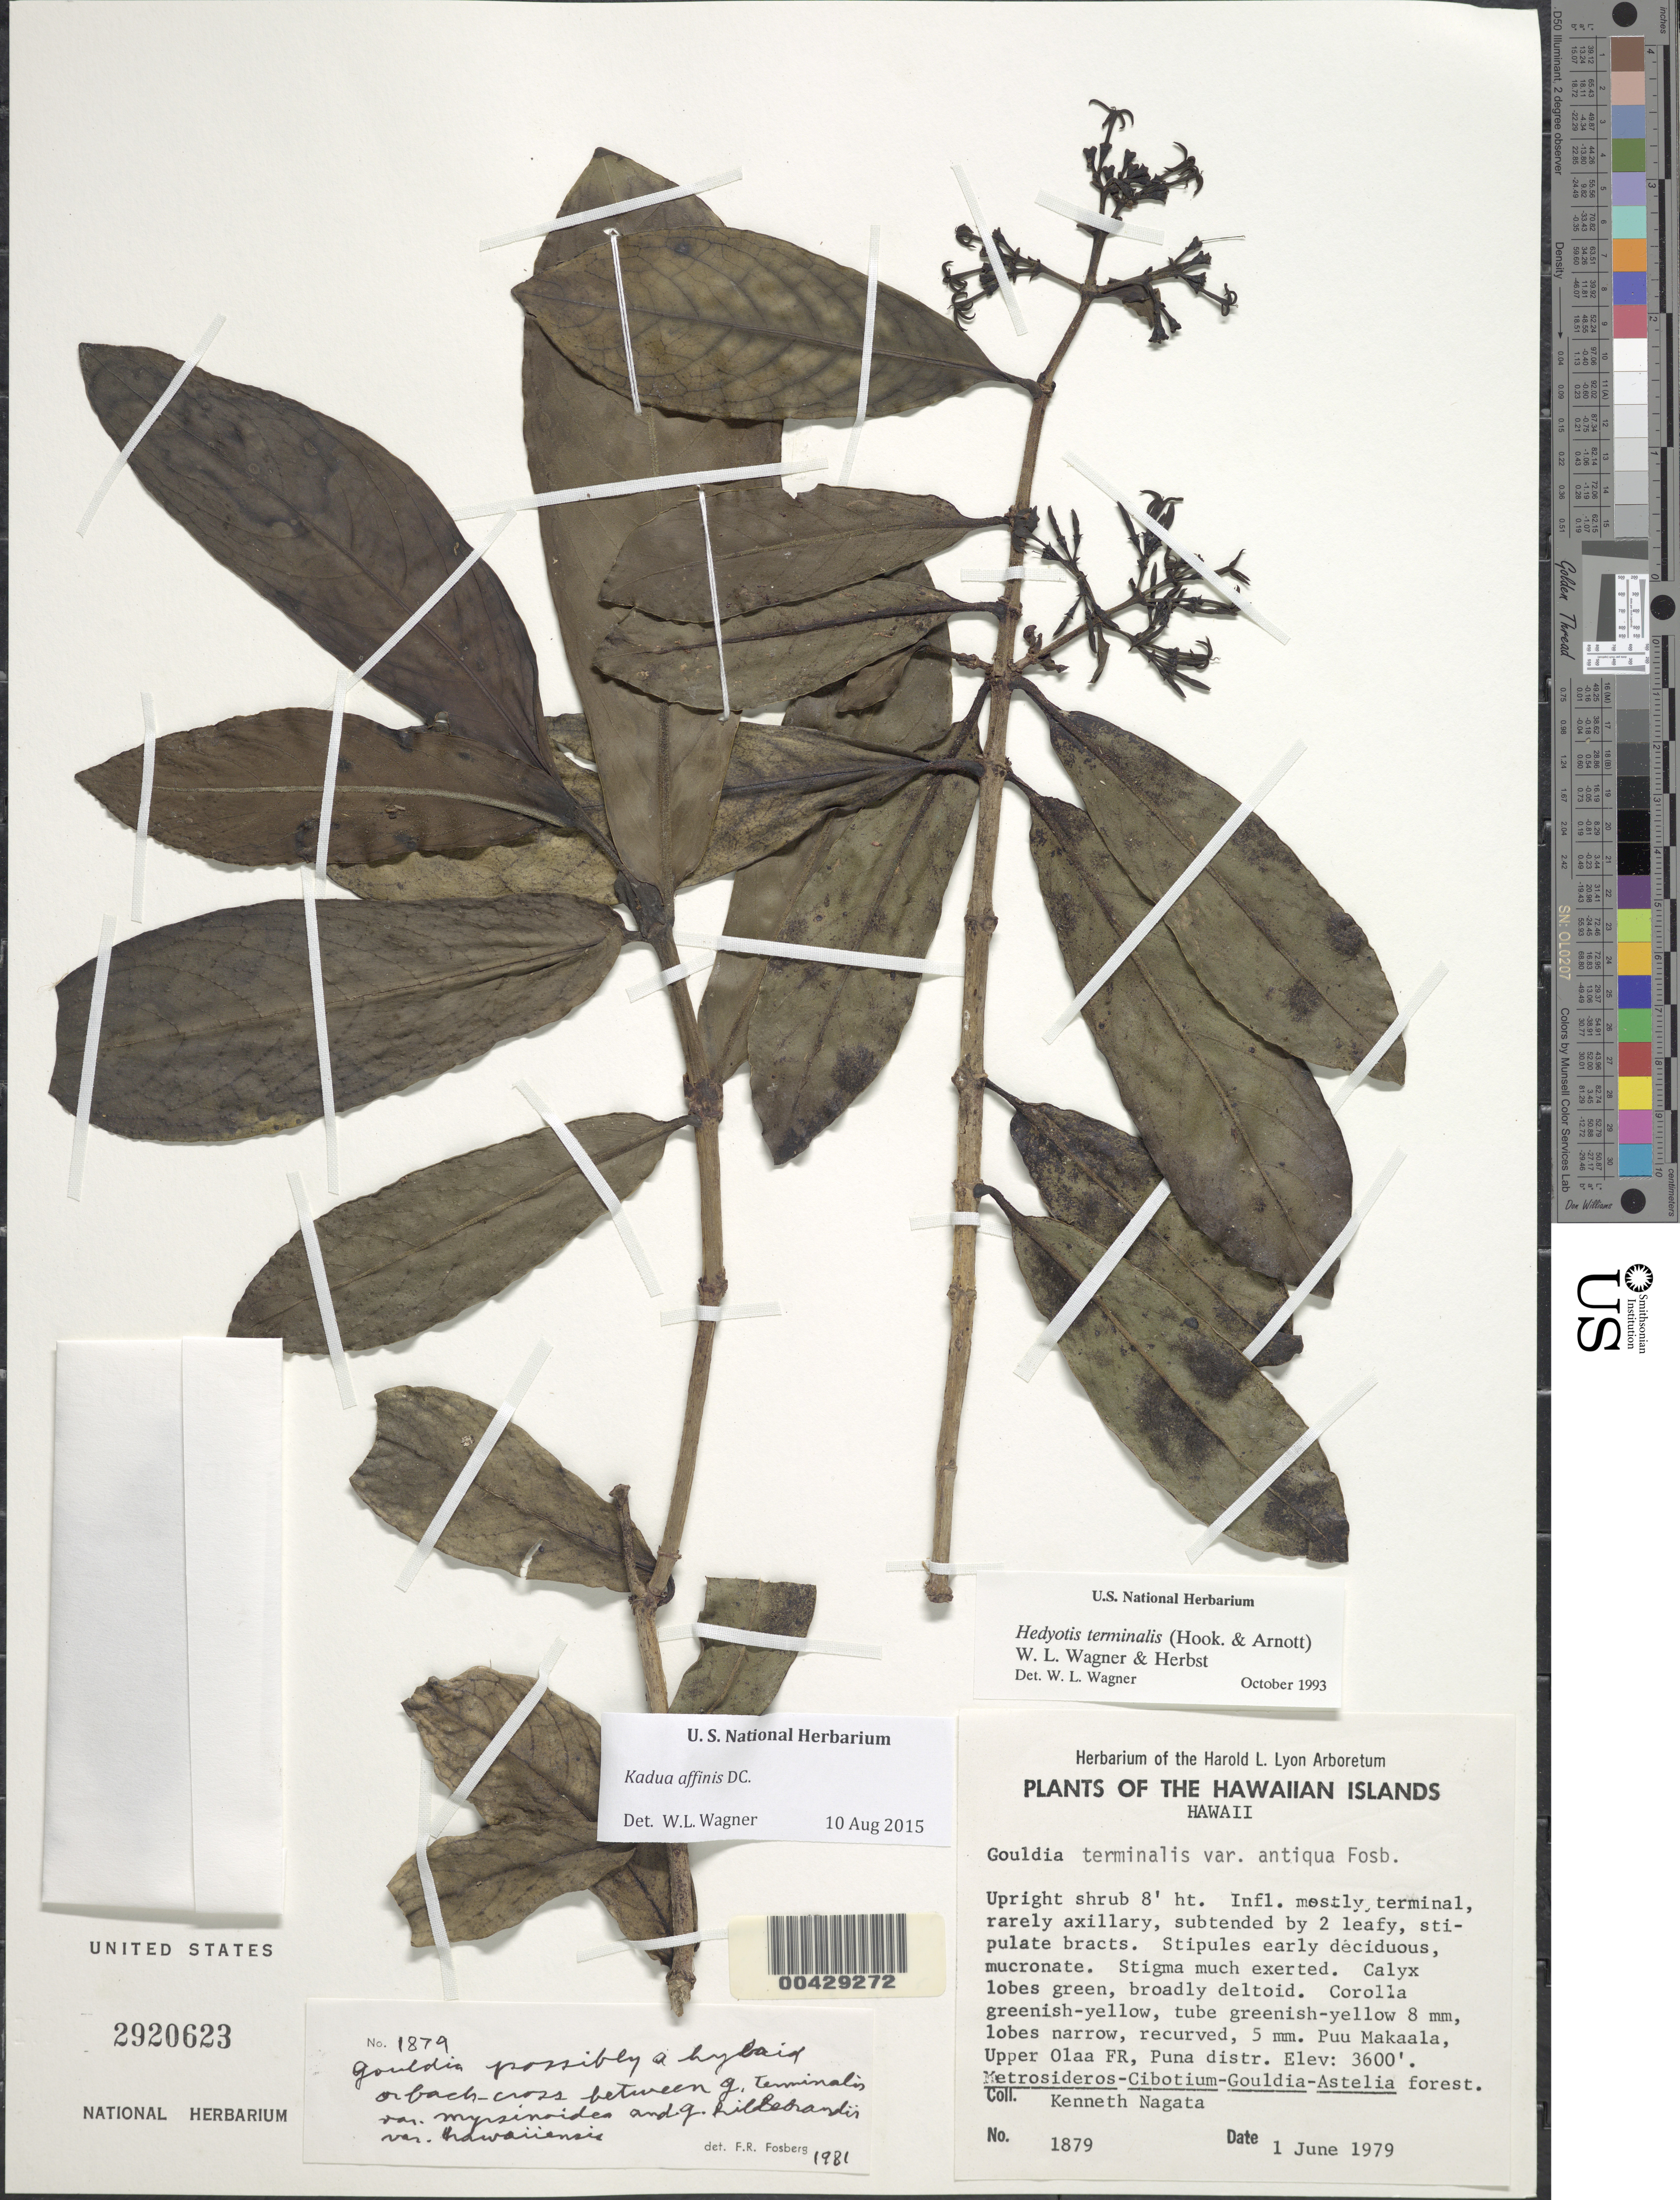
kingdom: Plantae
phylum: Tracheophyta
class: Magnoliopsida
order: Gentianales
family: Rubiaceae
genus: Kadua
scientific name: Kadua affinis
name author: DC.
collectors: K. Nagata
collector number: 1879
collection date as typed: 1 Jun 1979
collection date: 1979-06-01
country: United States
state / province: Hawaii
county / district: Hawaii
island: Hawaii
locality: Puu Makaala, Upper Olaa Forest Reserve, Puna District.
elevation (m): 1097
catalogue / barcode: US 2920623